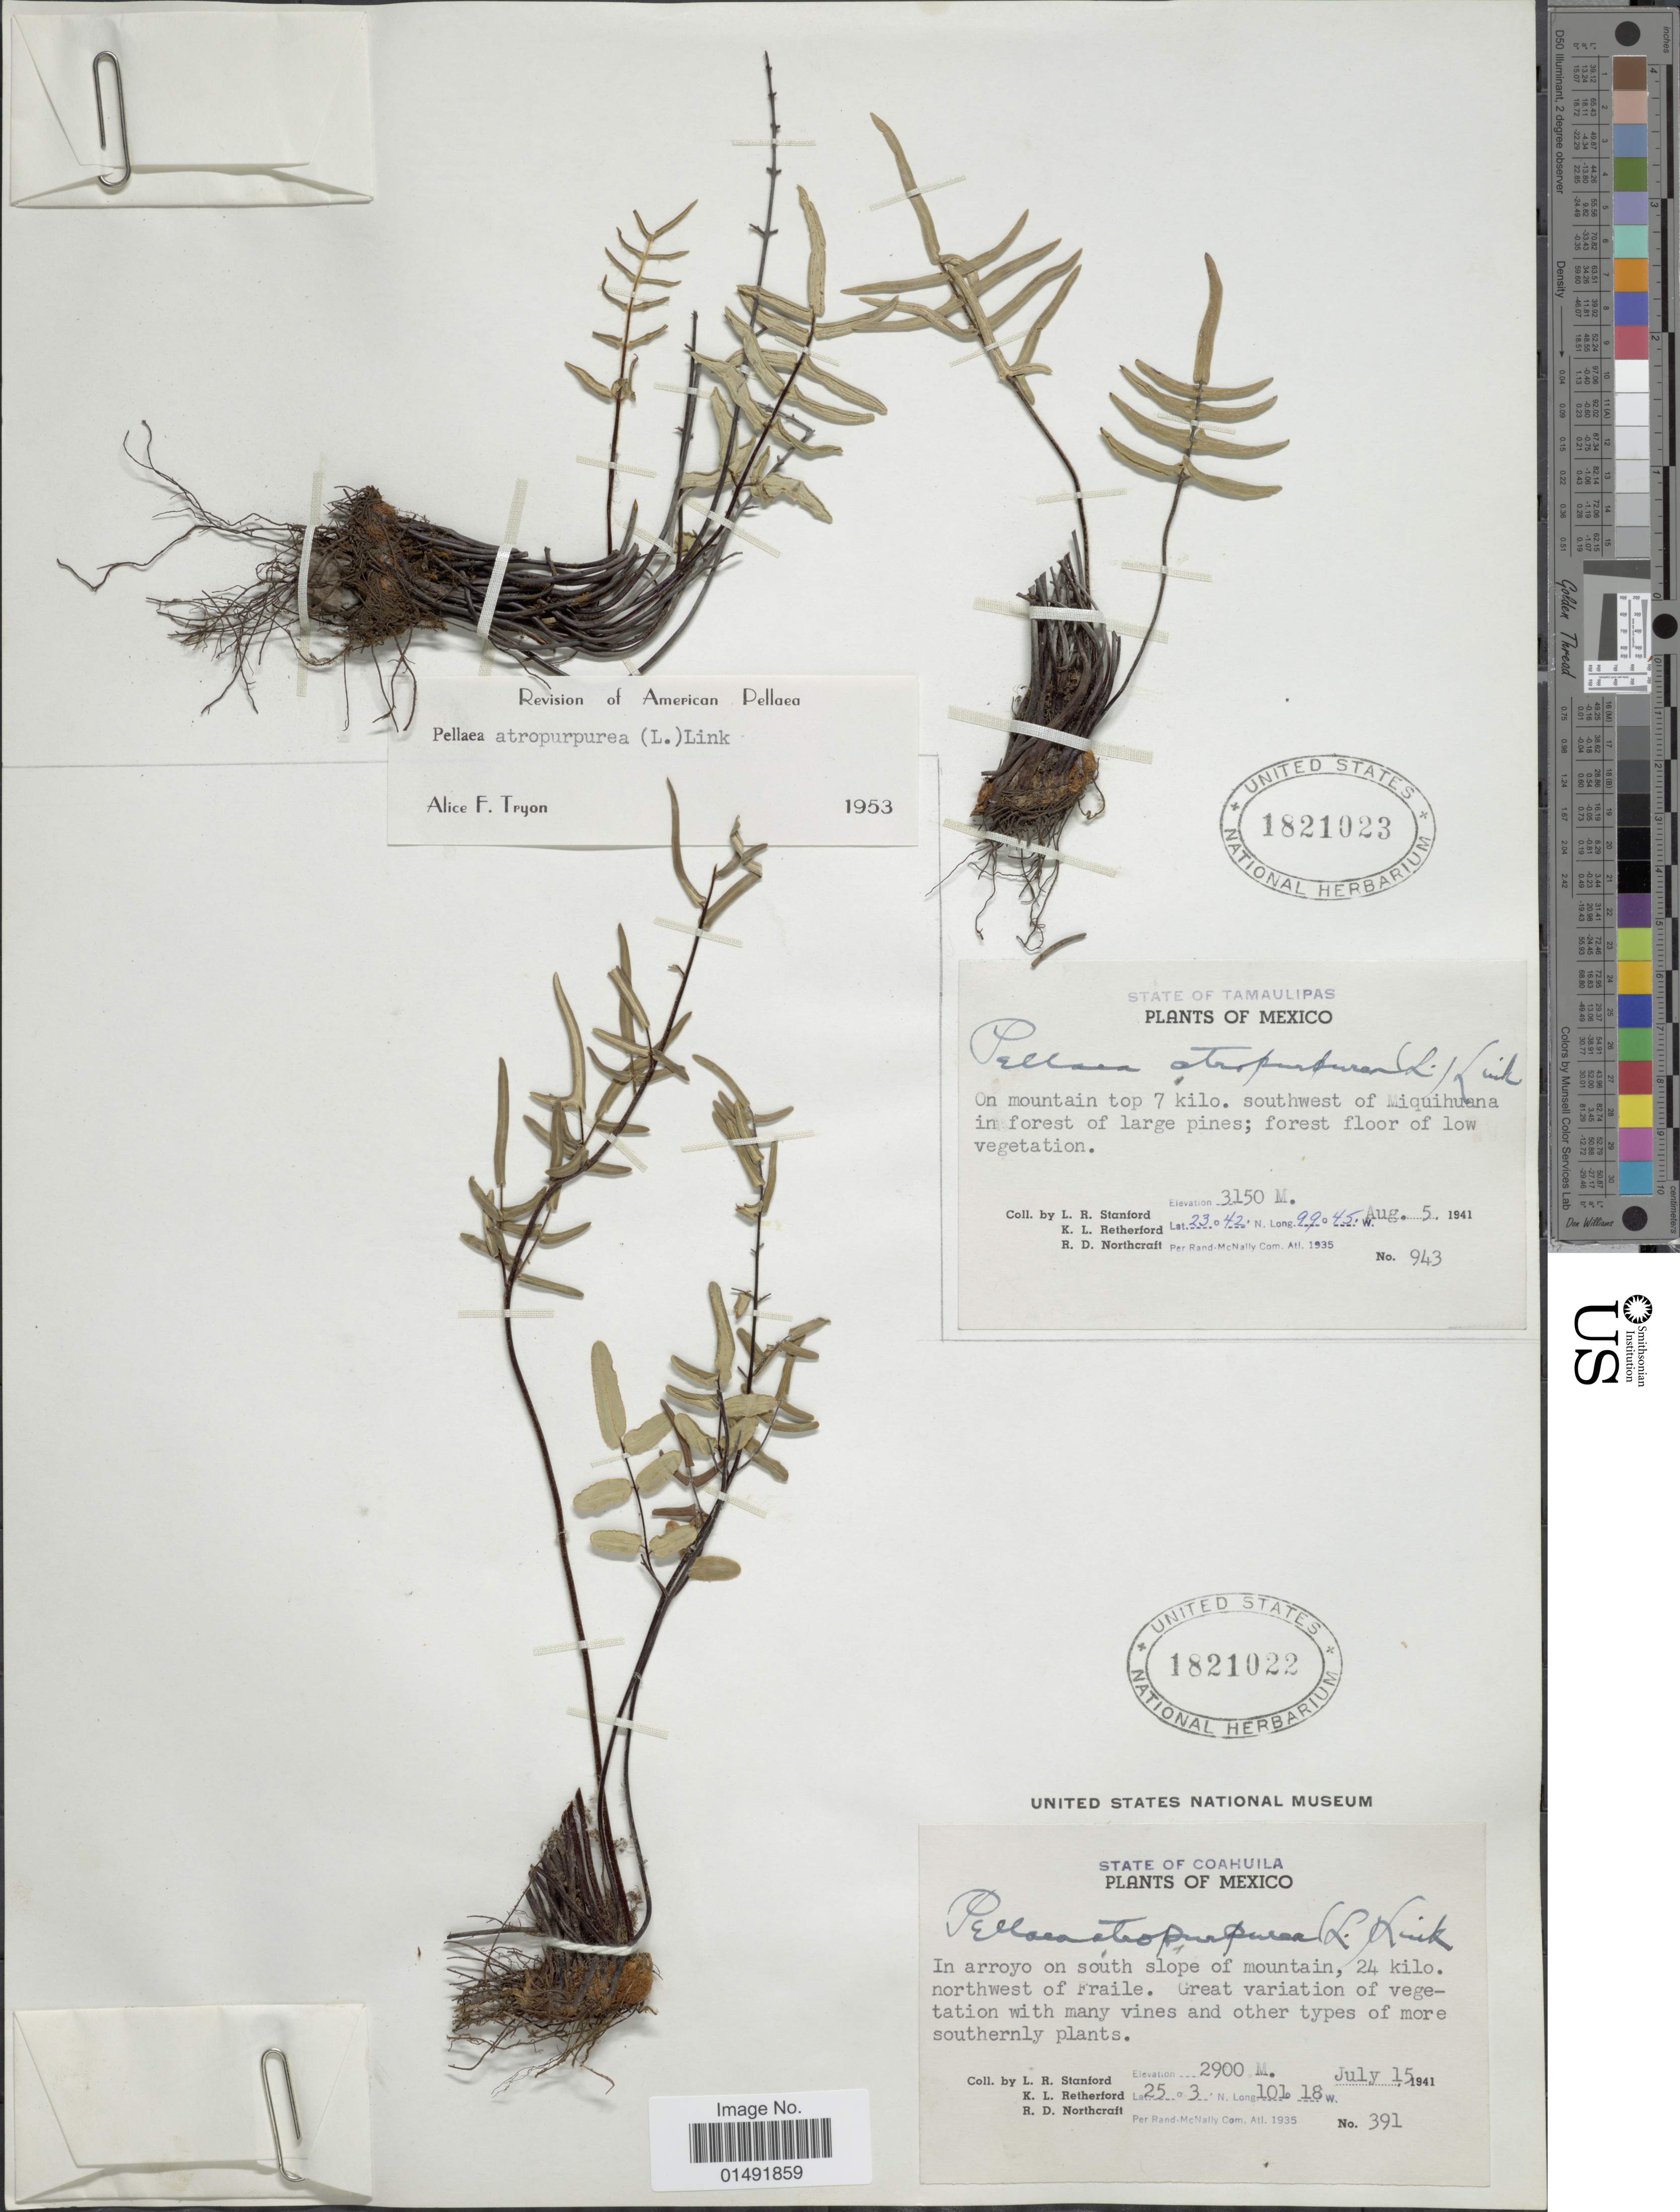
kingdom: Plantae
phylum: Tracheophyta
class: Polypodiopsida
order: Polypodiales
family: Pteridaceae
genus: Pellaea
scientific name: Pellaea atropurpurea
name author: (L.) Link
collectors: L. R. Stanford, K. Retherford & R. Northcraft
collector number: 943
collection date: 1941-08-05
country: Mexico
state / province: Tamaulipas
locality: On mountain top 7 kilo. southwest of Miquihuana on forest of large pines; forest floor of low vegetation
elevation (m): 3150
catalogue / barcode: US 1821023-2